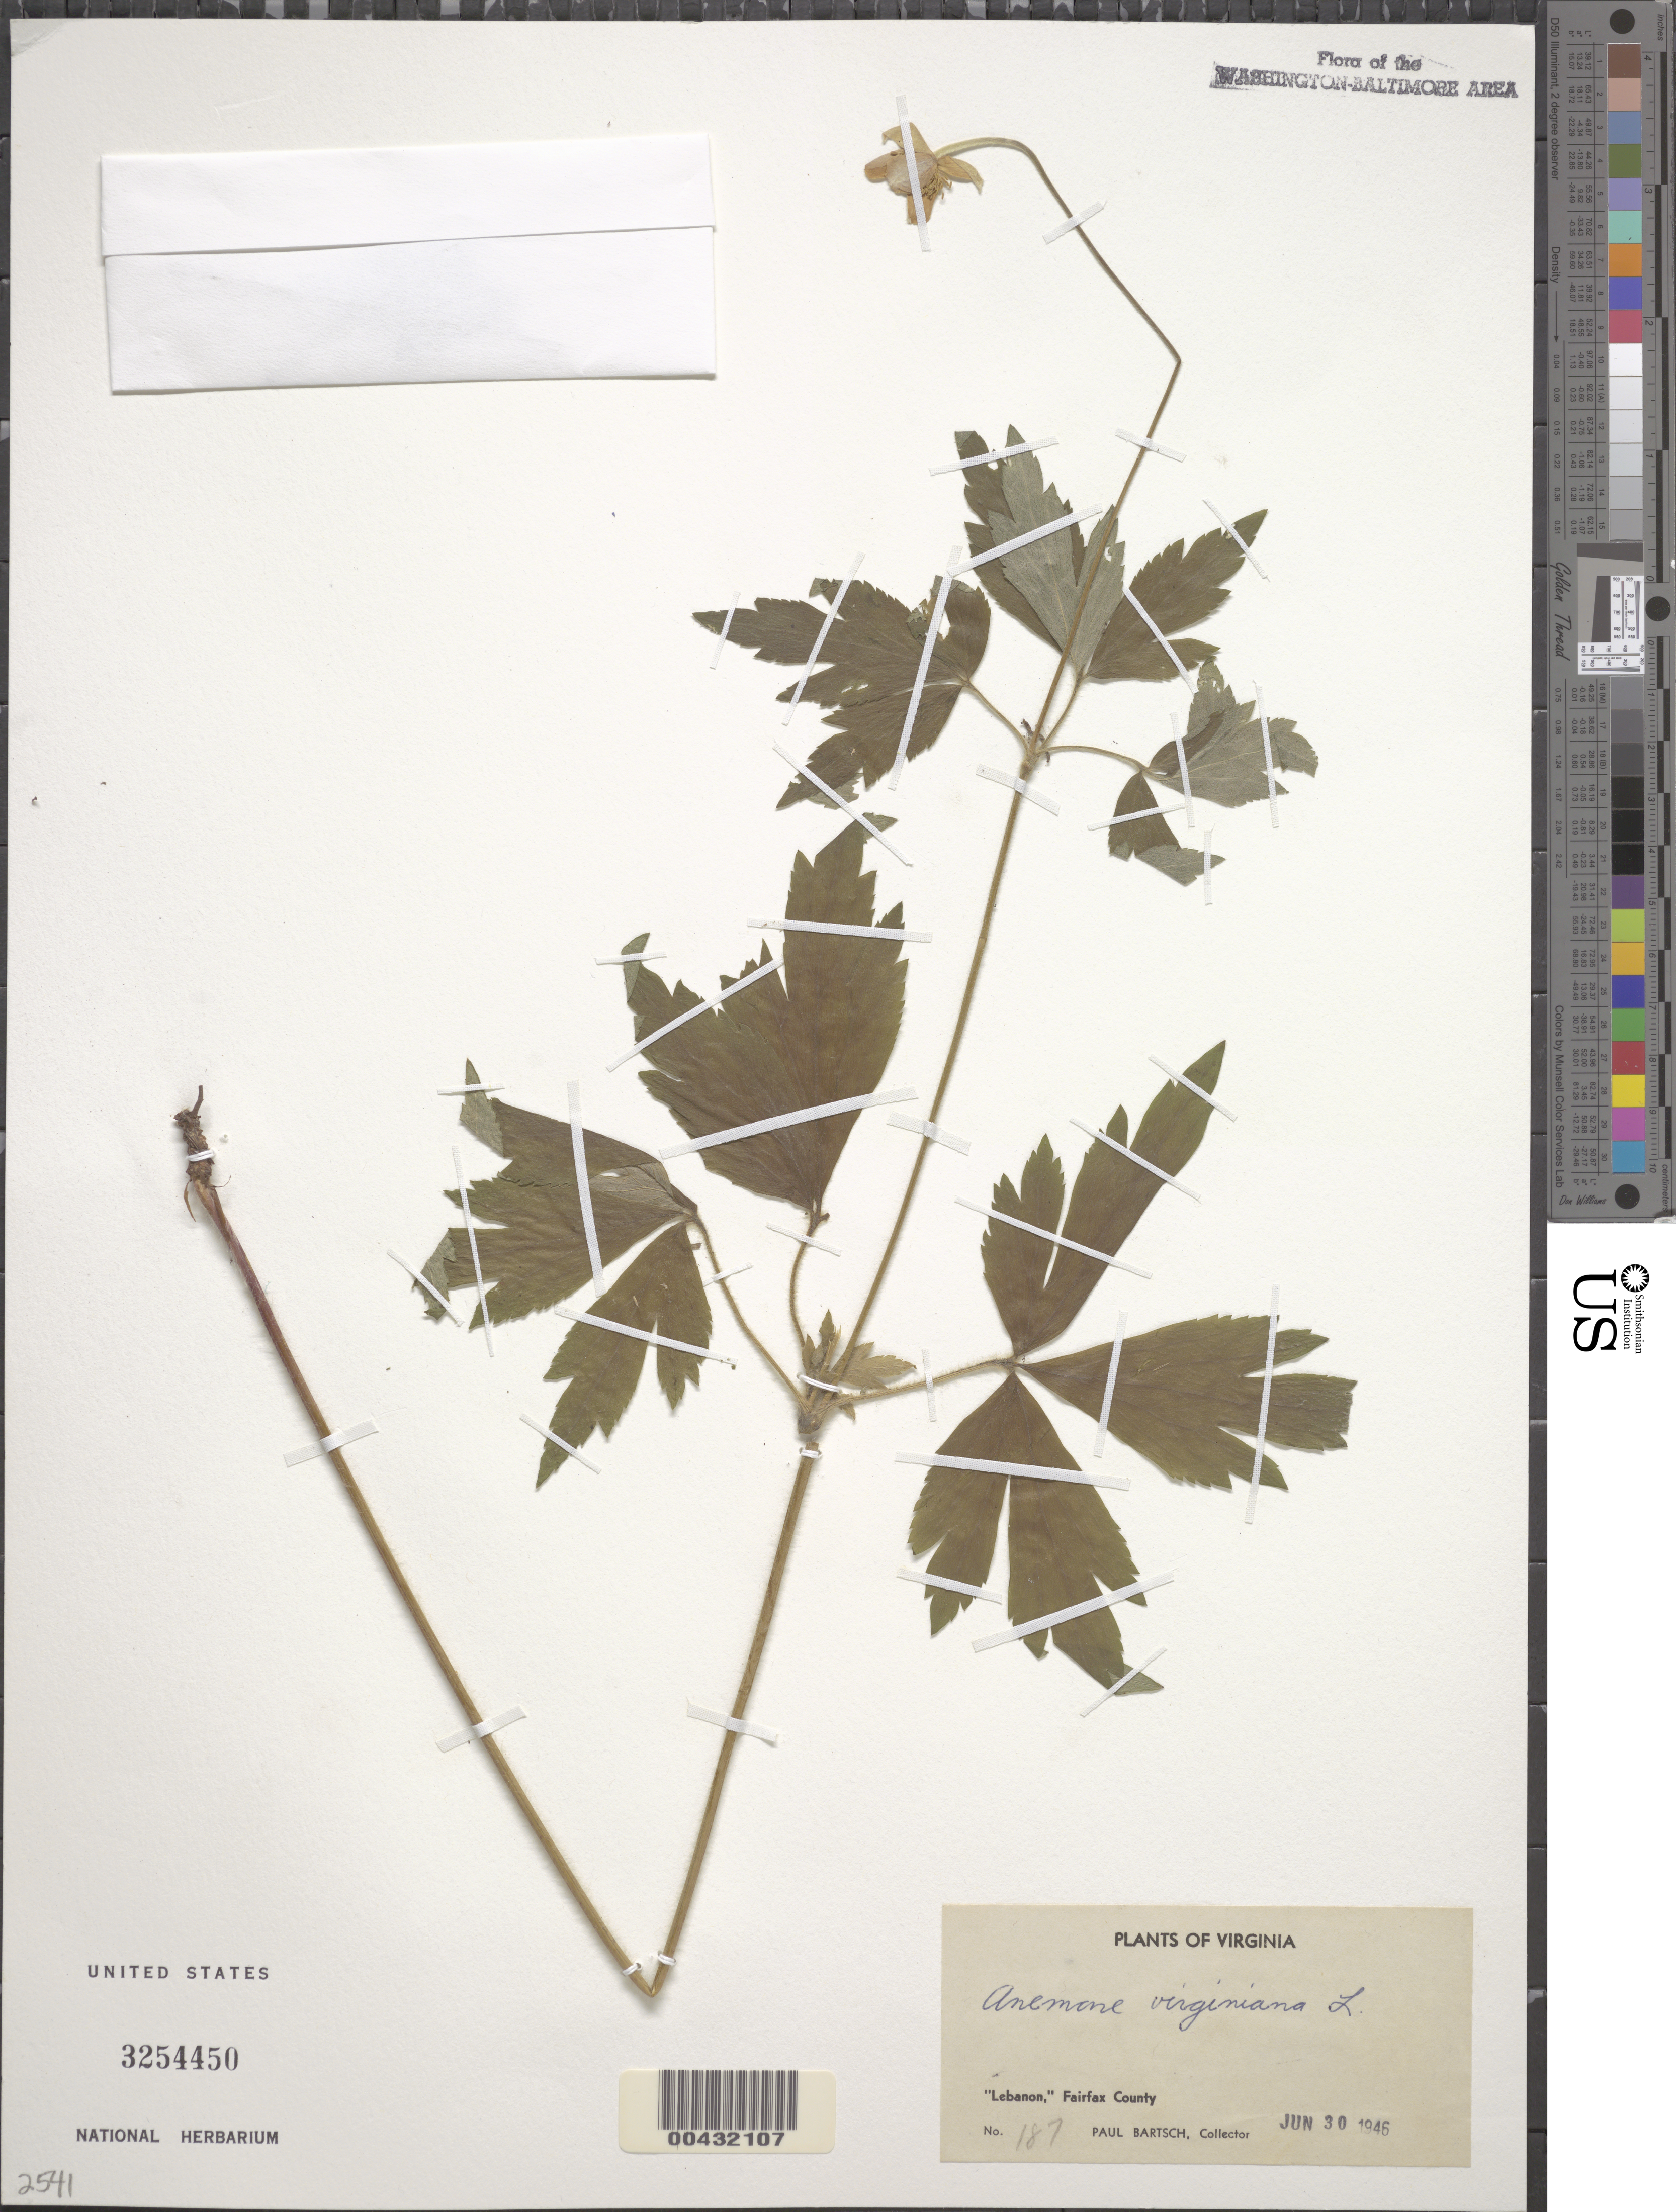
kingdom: Plantae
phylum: Tracheophyta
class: Magnoliopsida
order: Ranunculales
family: Ranunculaceae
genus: Anemone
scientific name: Anemone virginiana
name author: L.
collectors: P. Bartsch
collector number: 187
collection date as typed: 30 Jun 1946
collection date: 1946-06-30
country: United States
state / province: Virginia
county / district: Fairfax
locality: Lebanon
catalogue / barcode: US 3254450